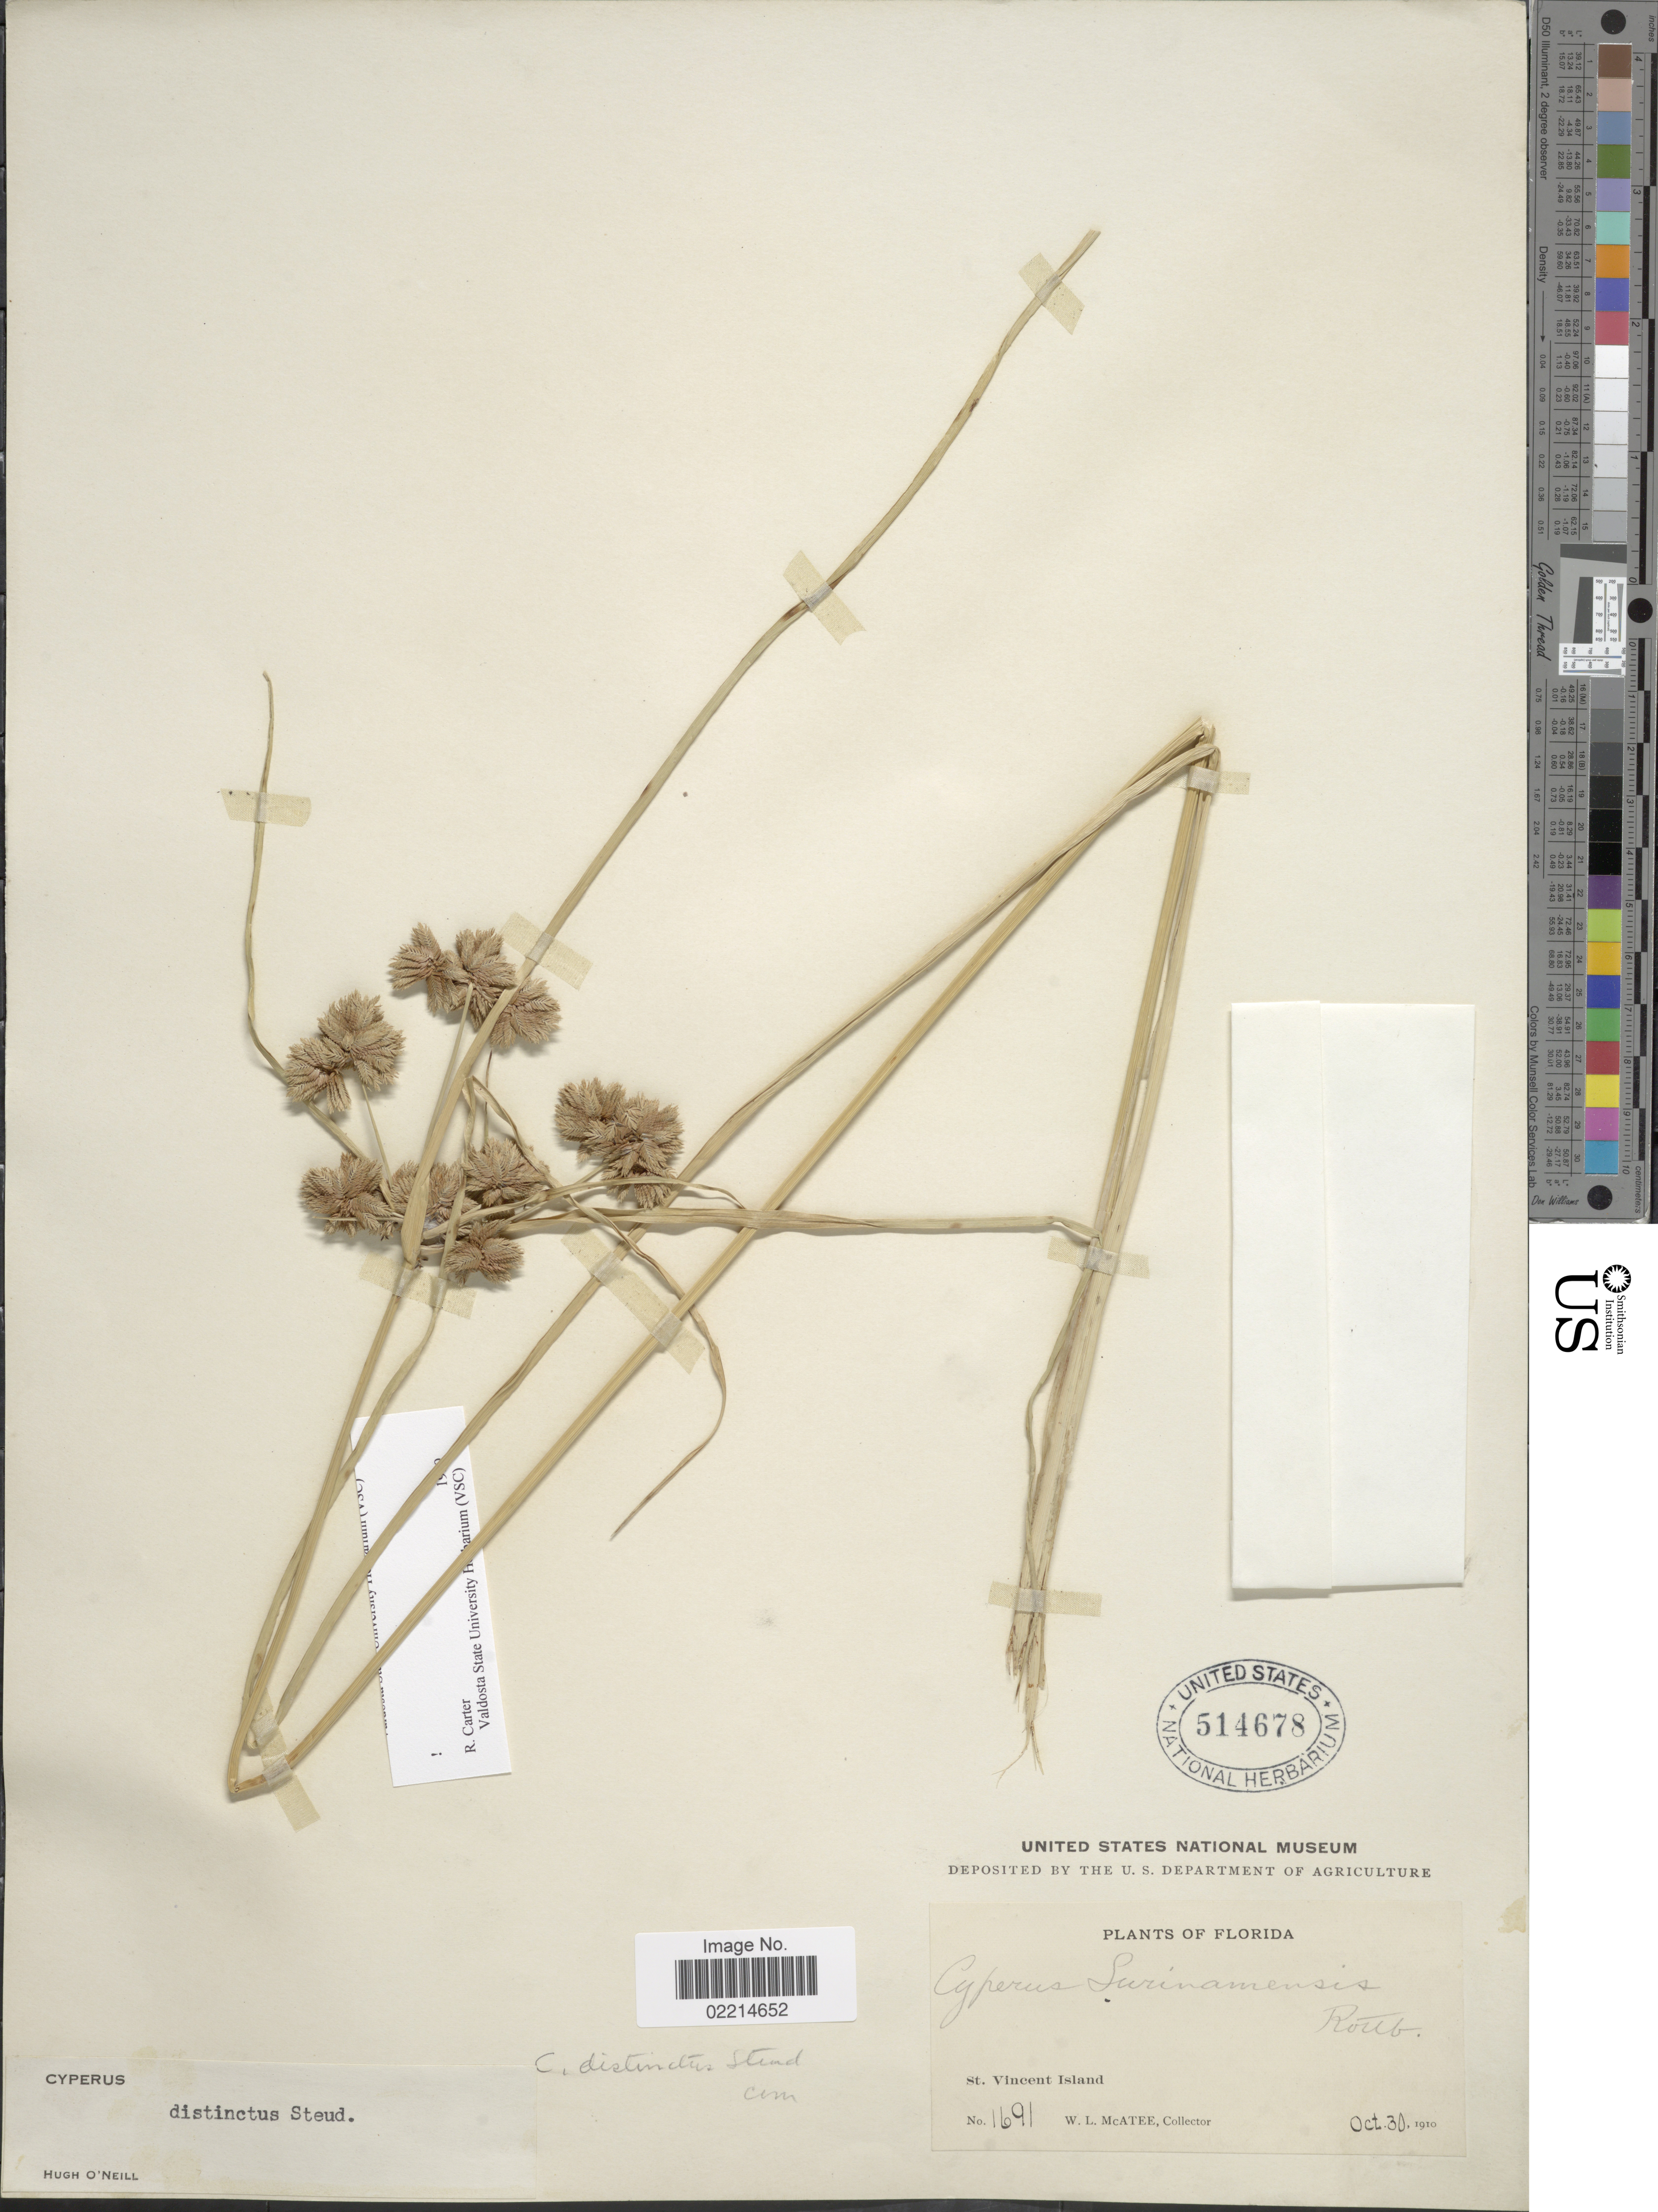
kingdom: Plantae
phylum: Tracheophyta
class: Liliopsida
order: Poales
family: Cyperaceae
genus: Cyperus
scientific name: Cyperus distinctus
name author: Steud.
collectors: W. McAtee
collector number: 1691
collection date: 1910-10-30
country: United States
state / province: Florida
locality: St. Vincent Island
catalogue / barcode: US 514678